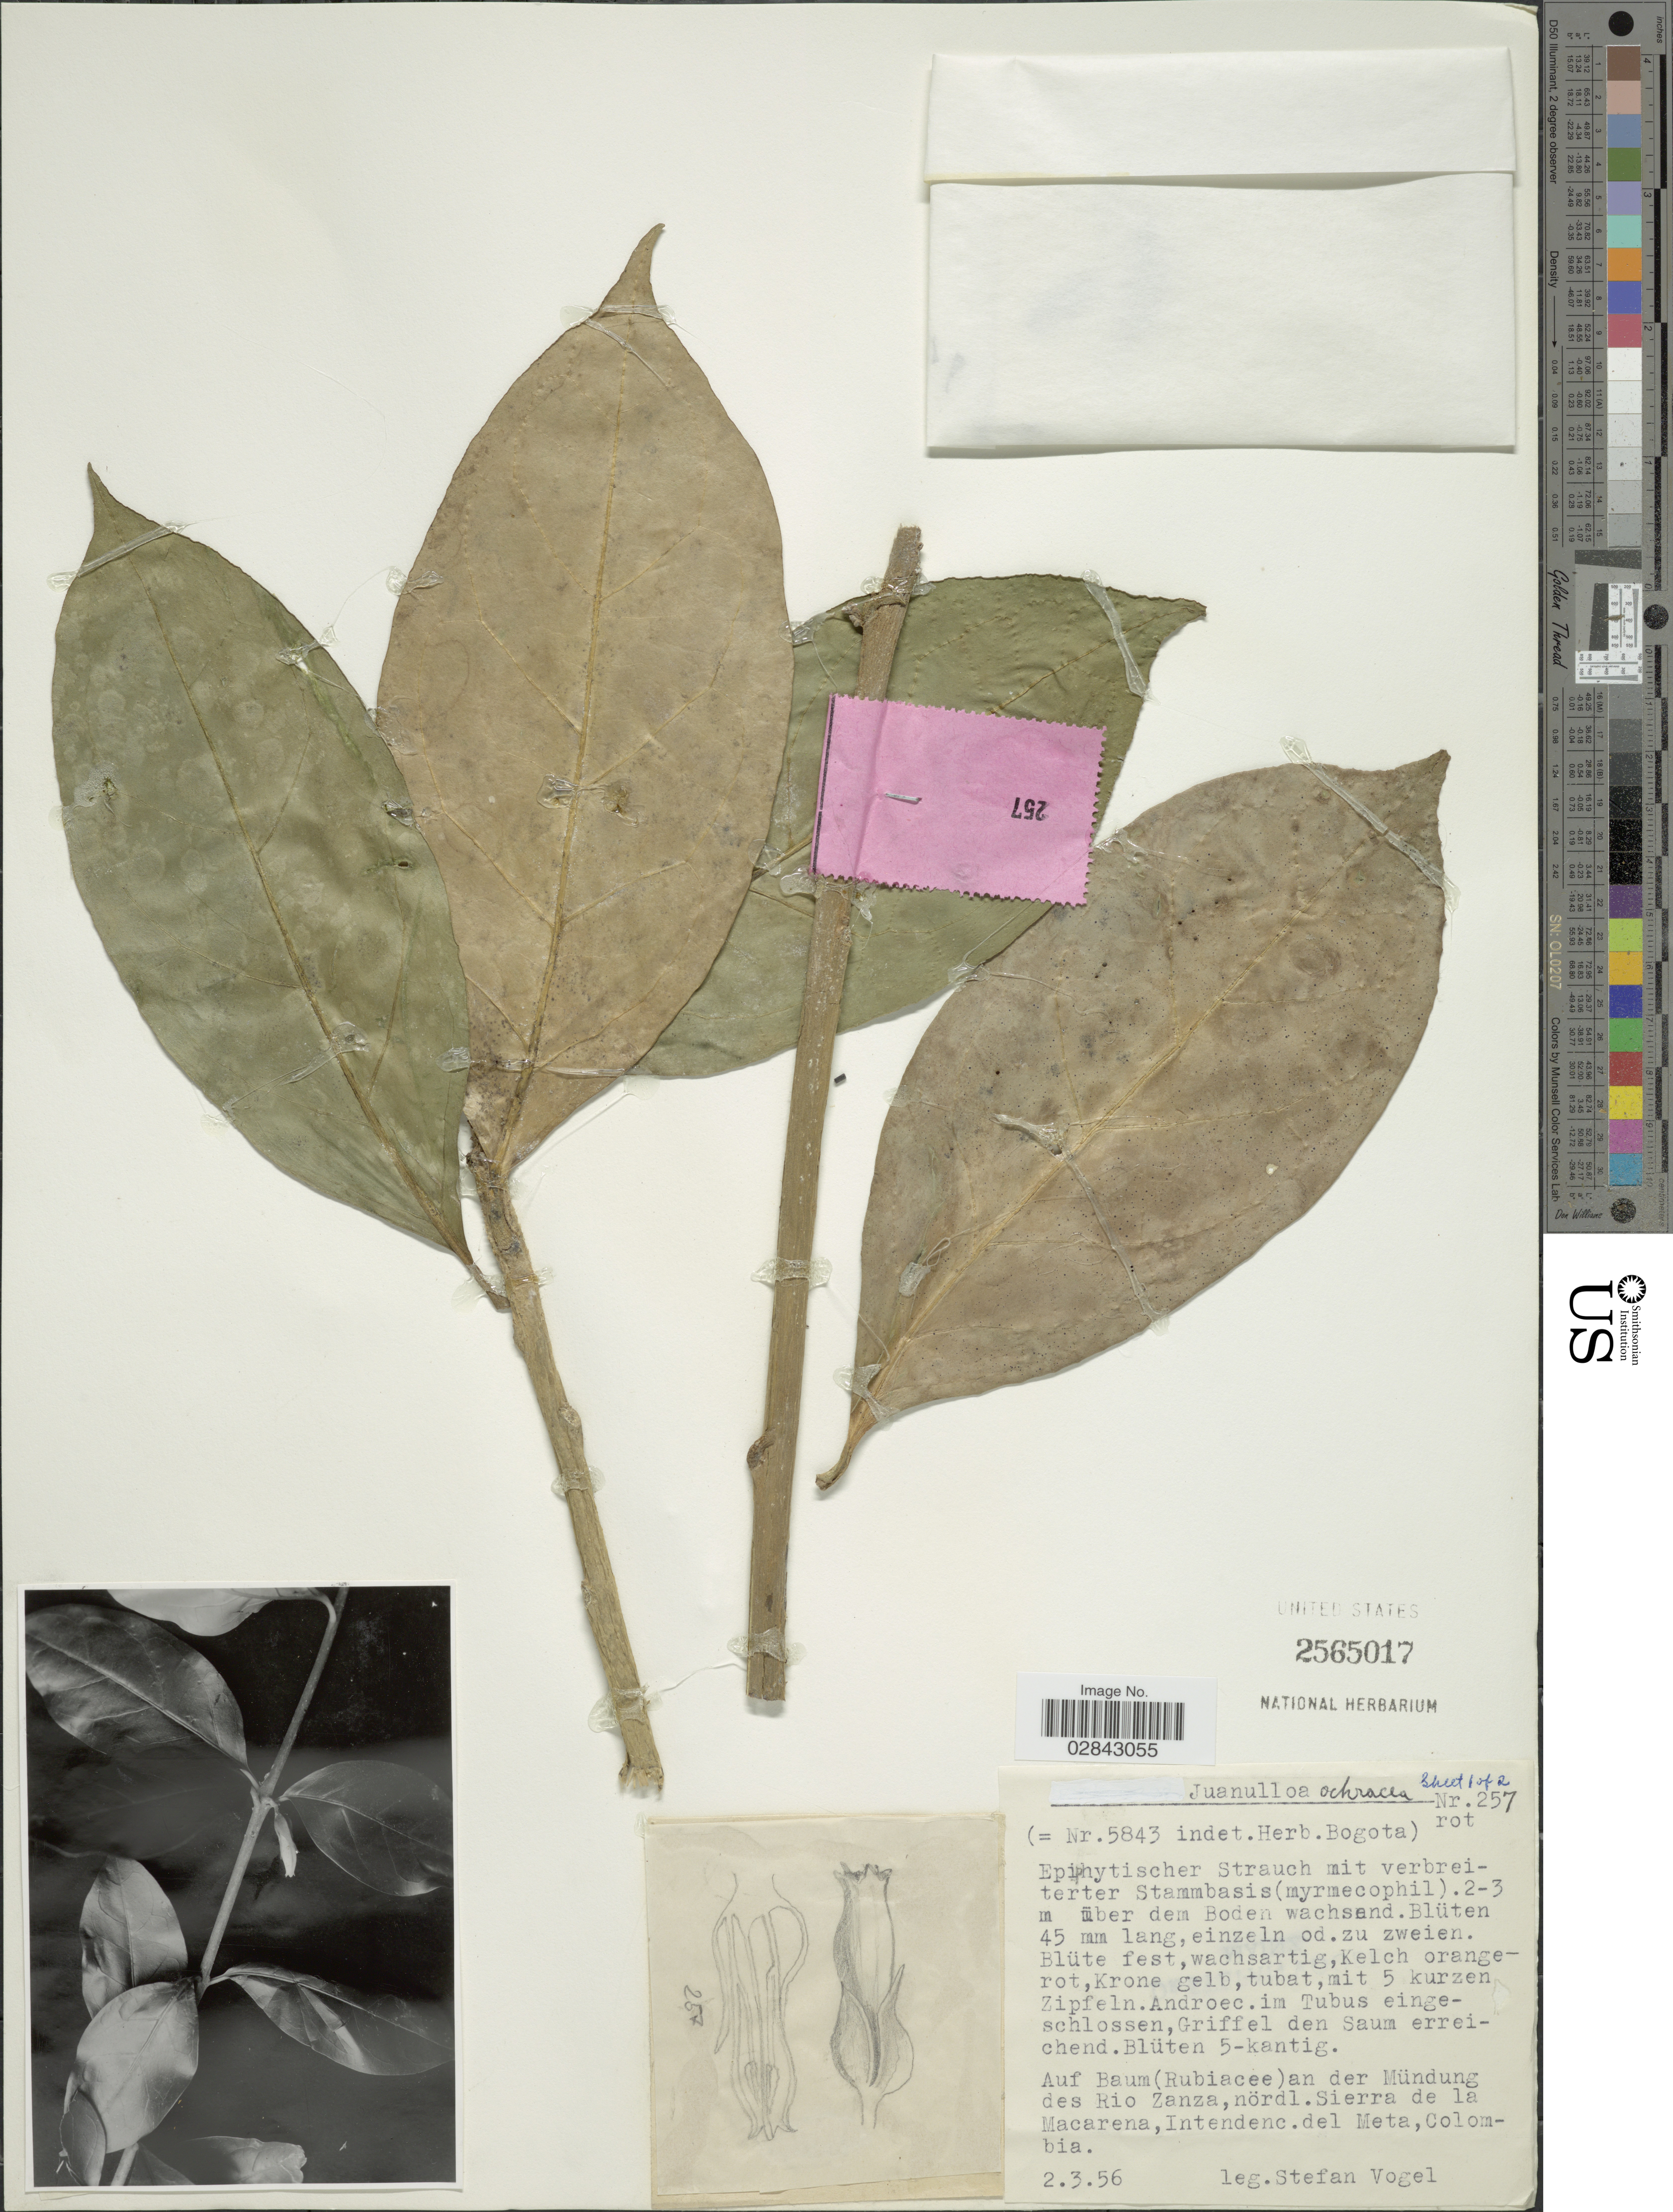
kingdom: Plantae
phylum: Tracheophyta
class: Magnoliopsida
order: Solanales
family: Solanaceae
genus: Juanulloa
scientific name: Juanulloa ochracea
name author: Cuatrec.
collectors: S. Vogel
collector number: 257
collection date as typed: Transcribed d/m/y: 2/3/56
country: Colombia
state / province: Meta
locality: Auf Baum an der Mündung des Rio Zanza, nördl. Sierra de la Macarena, Intendenc. del Meta.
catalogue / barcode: US 2565017